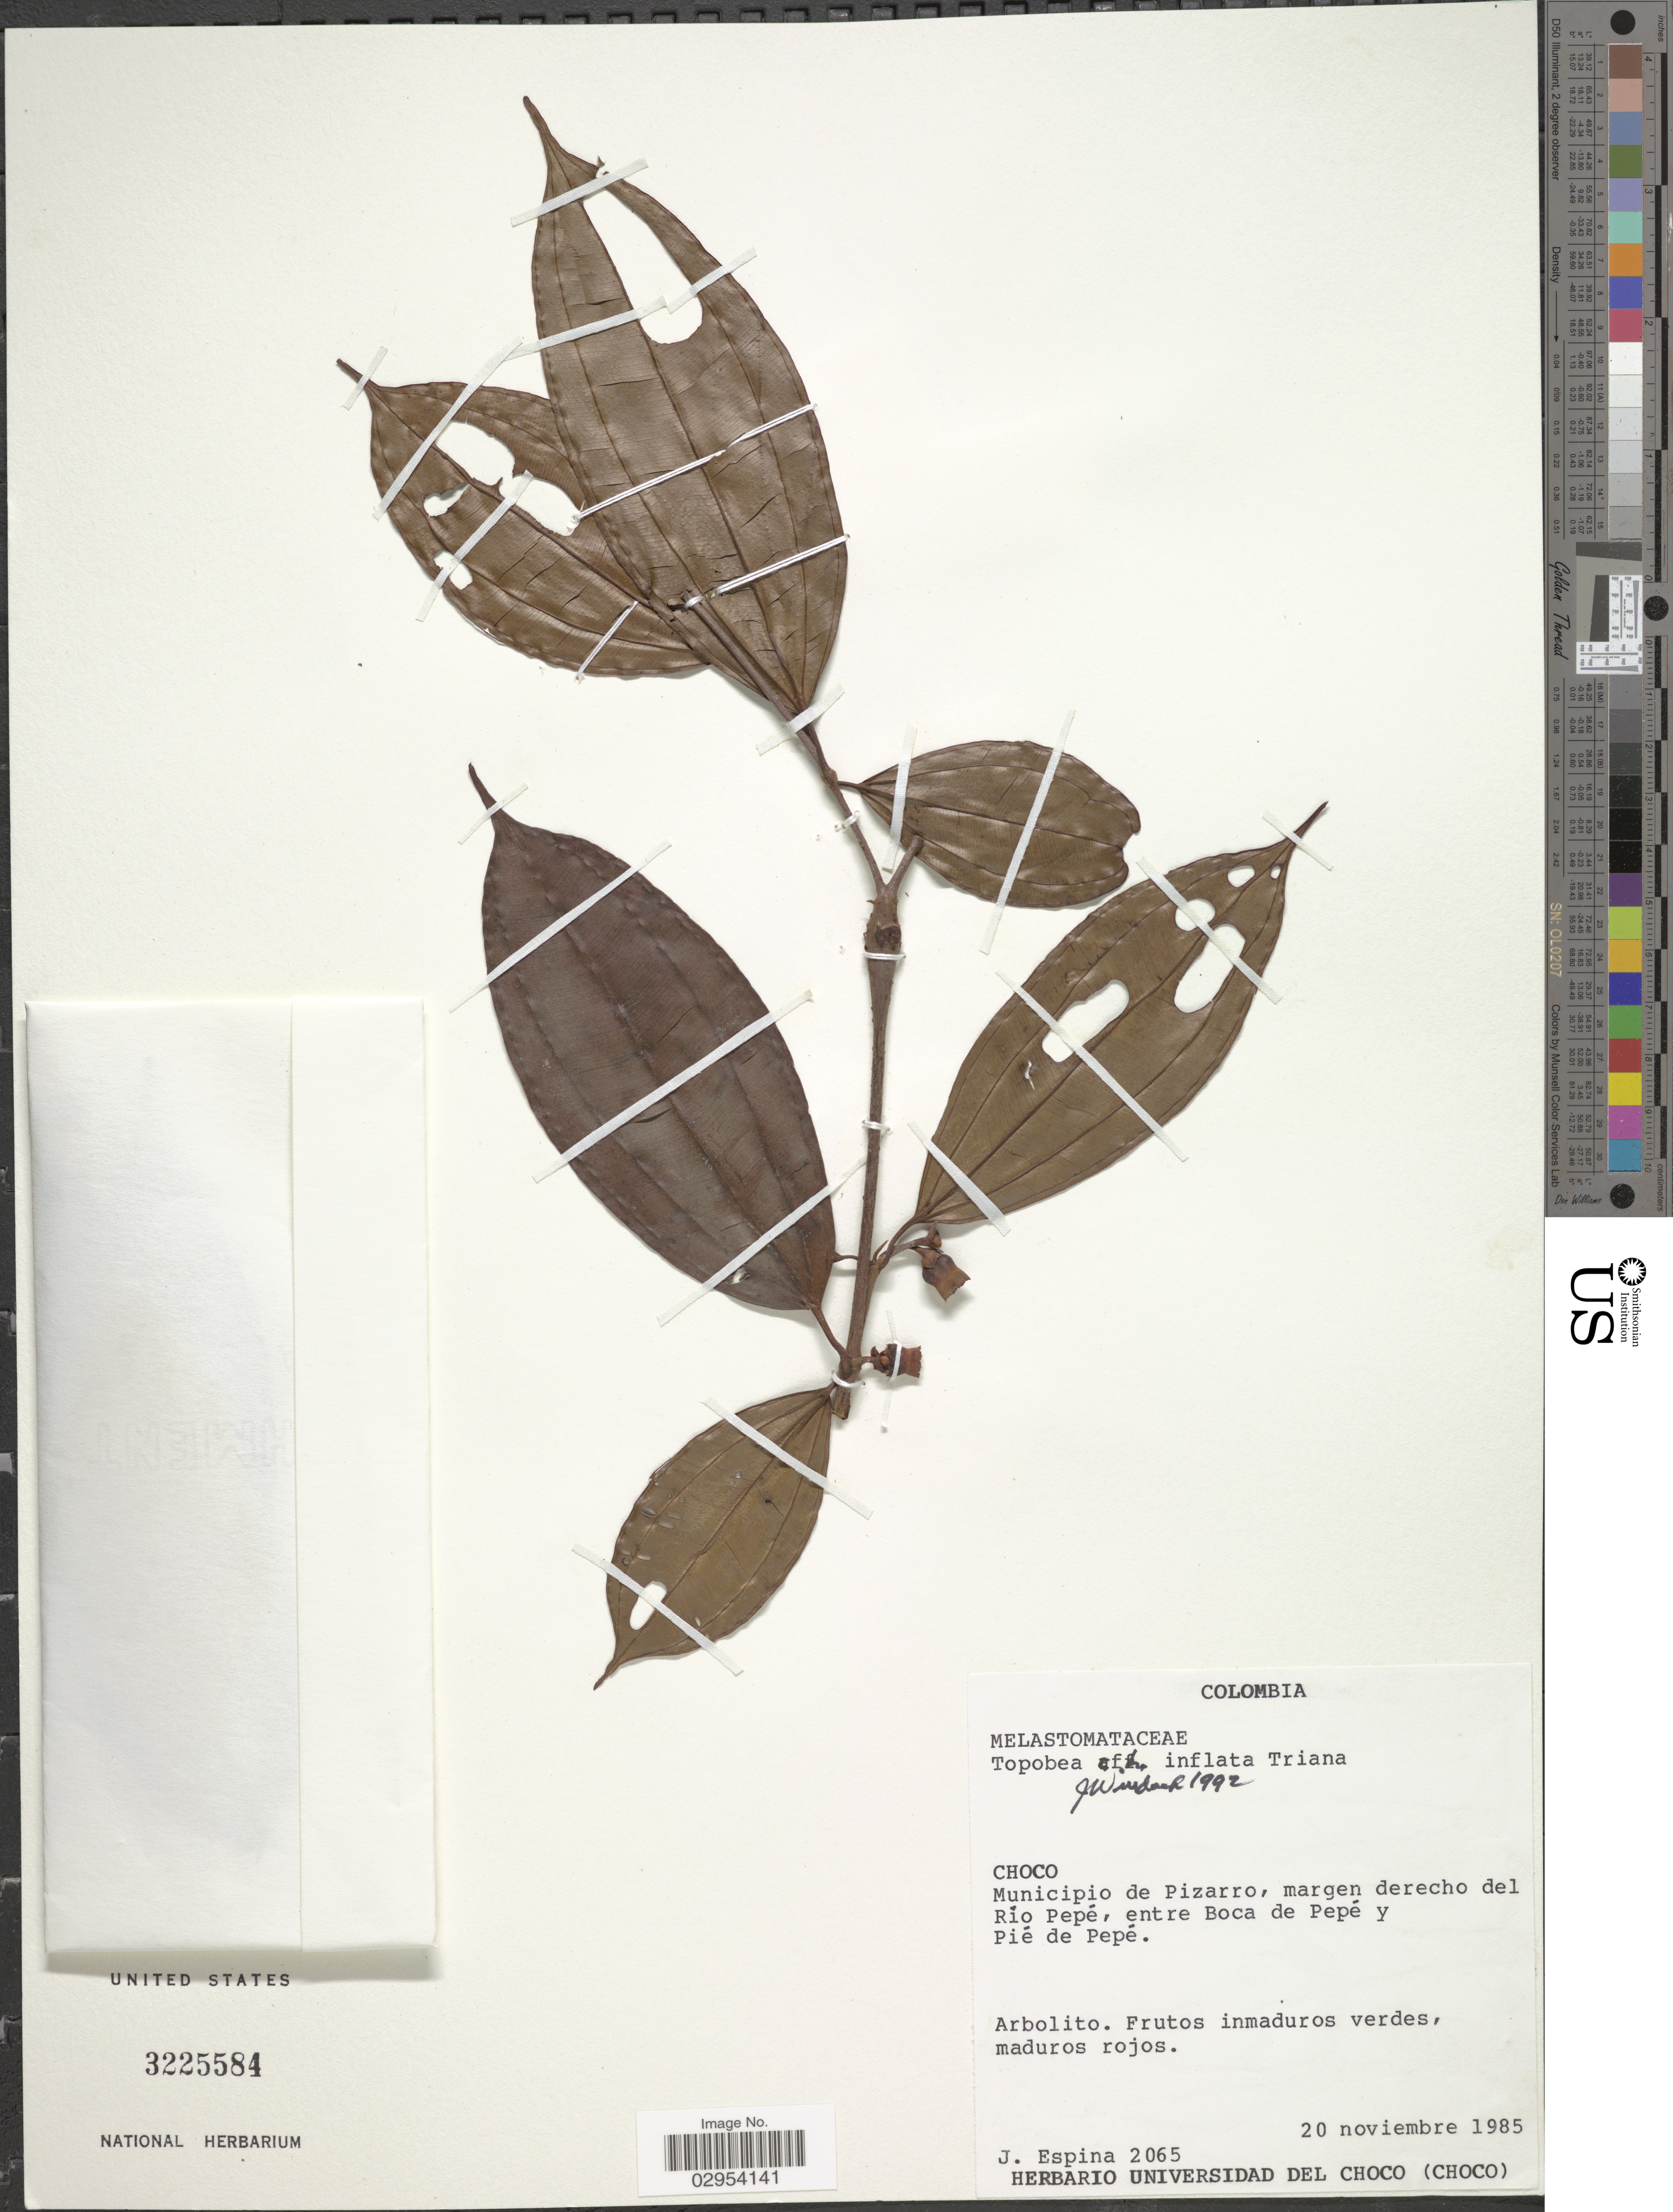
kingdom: Plantae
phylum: Tracheophyta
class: Magnoliopsida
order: Myrtales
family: Melastomataceae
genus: Topobea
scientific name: Topobea inflata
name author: Triana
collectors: J. Espina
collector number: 2065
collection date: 1985-11-20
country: Colombia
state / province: Chocó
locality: Municipio de Pizarro, margen derecho del Río Pepé, entre Boca de Pepé y Pié de Pepé.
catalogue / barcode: US 3225584